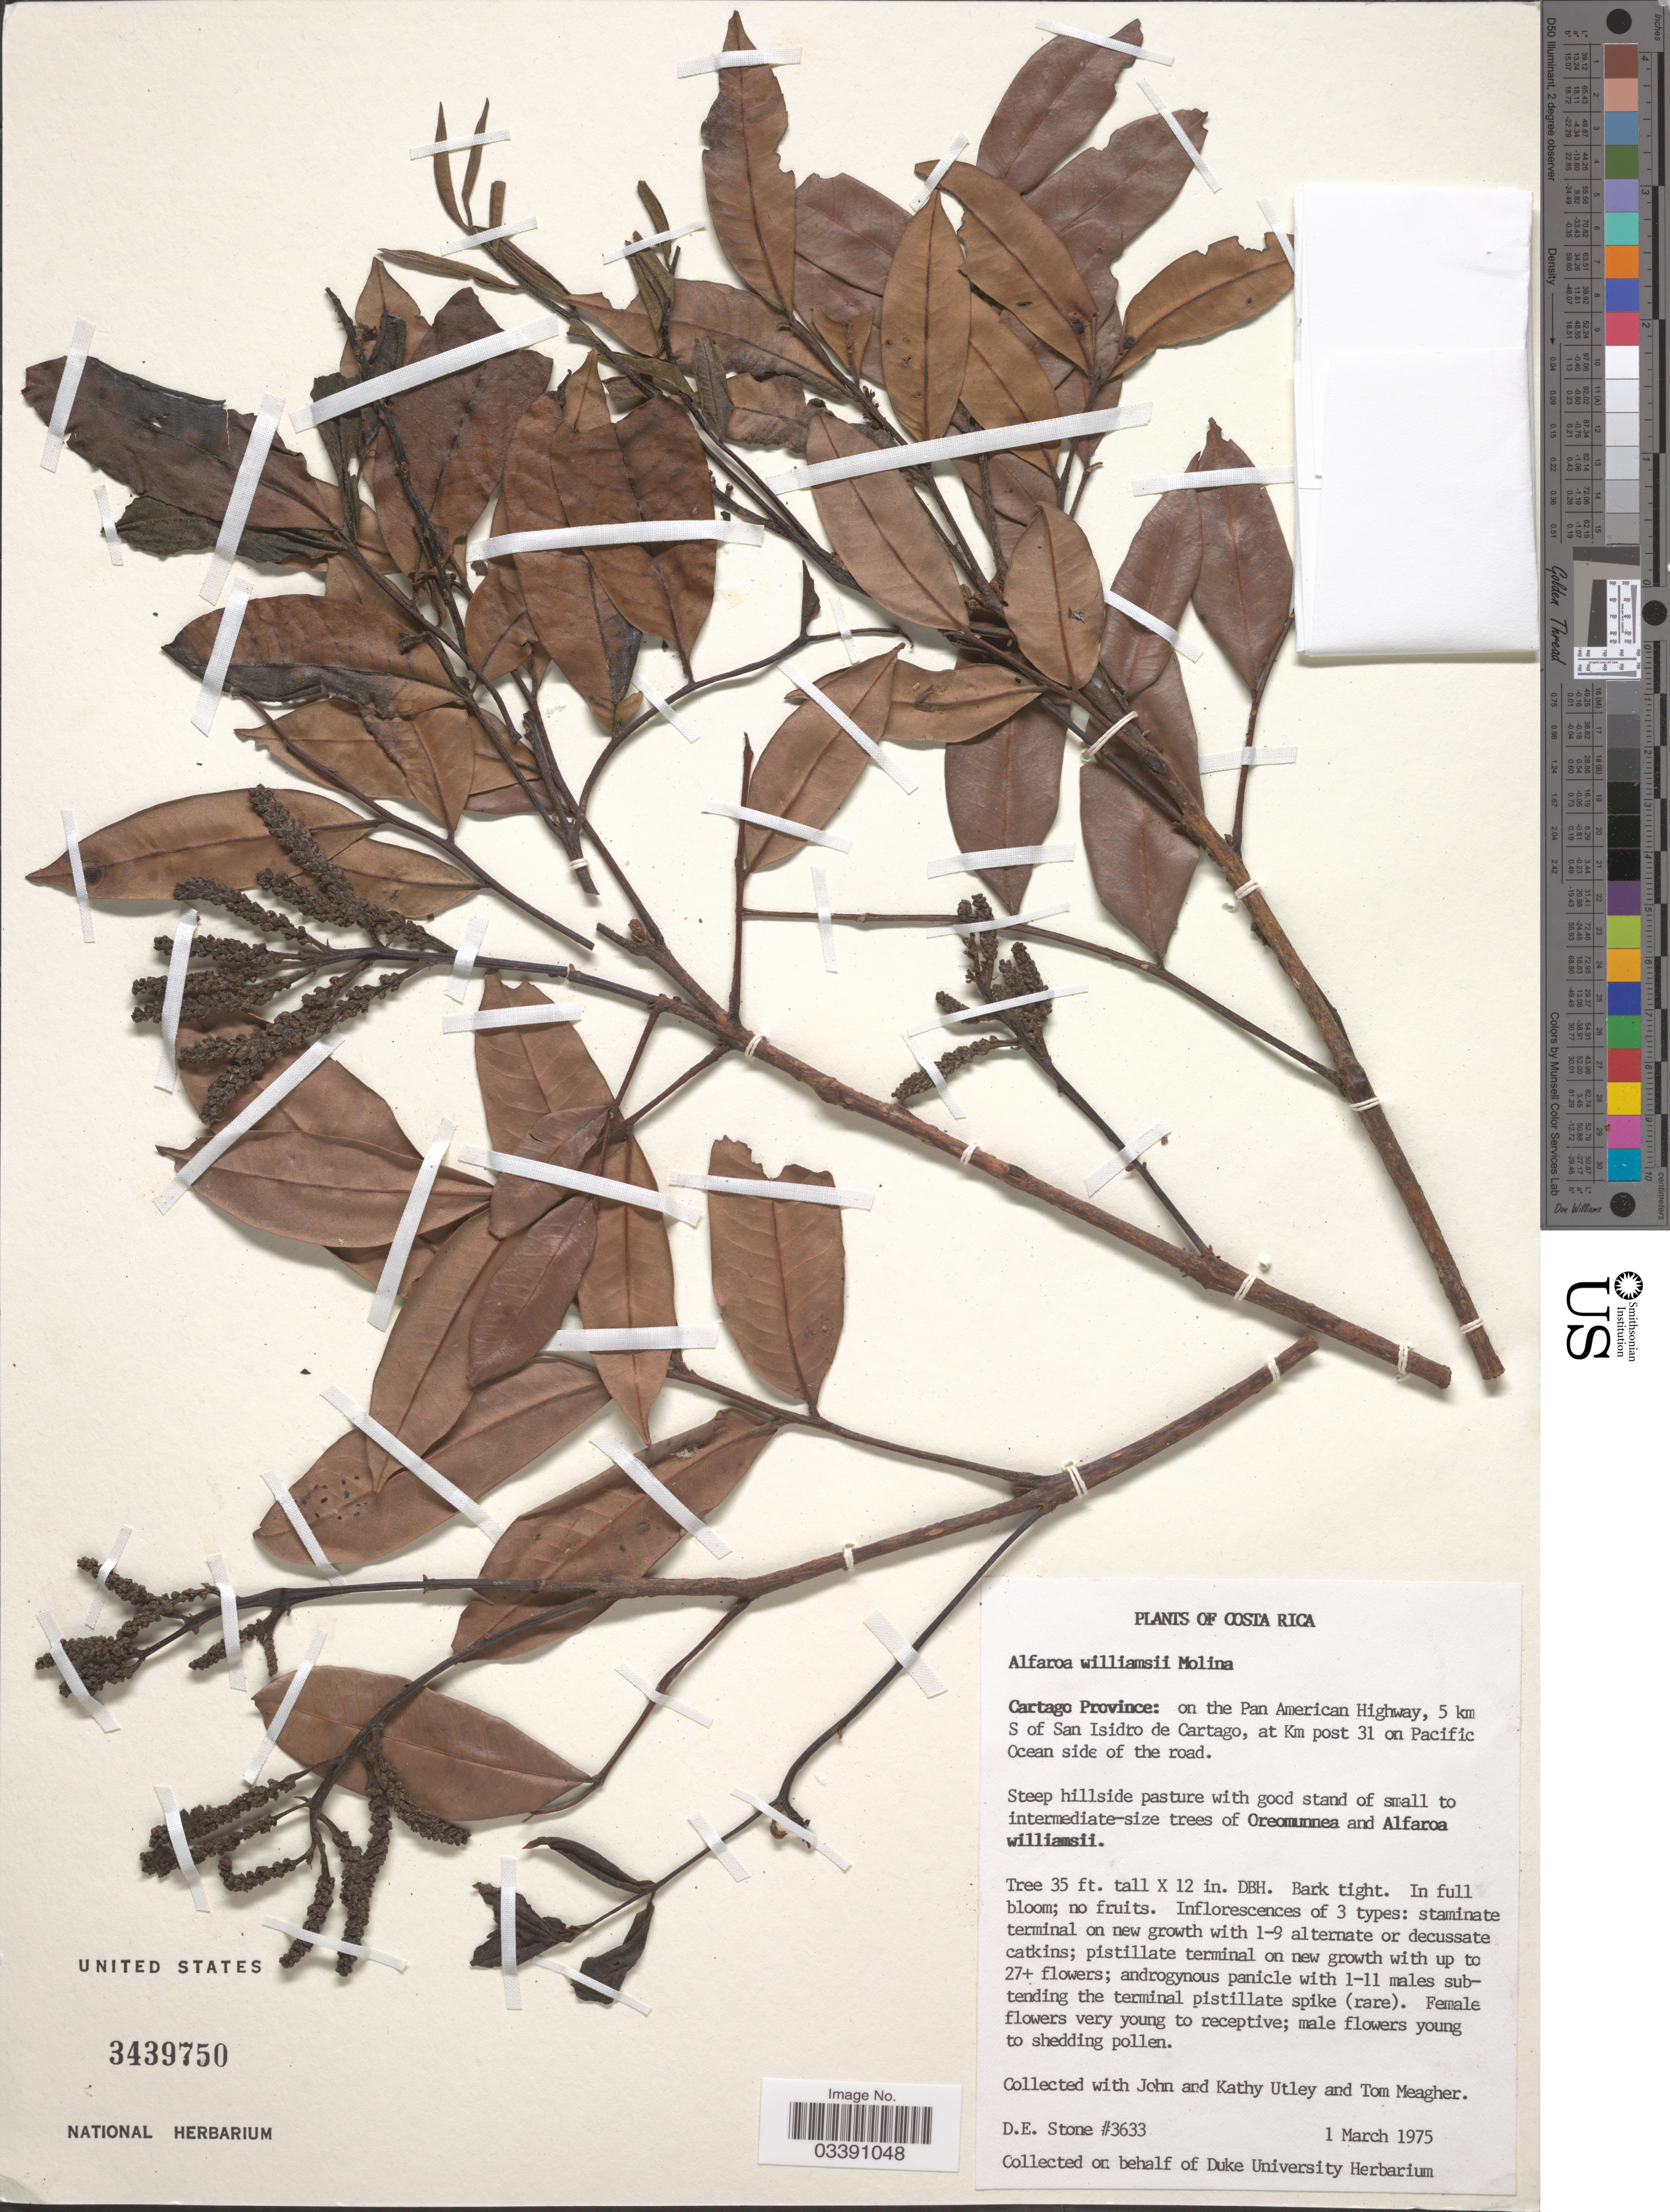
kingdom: Plantae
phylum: Tracheophyta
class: Magnoliopsida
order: Fagales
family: Juglandaceae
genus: Alfaroa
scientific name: Alfaroa williamsii subsp. williamsii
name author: Ant. Molina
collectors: D. E. Stone, J. F. Utley, K. Burt-Utley & T. Meagher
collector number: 3633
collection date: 1975-03-01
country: Costa Rica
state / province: Cartago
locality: On the Pan American Highway, 5 km S of San Isidro de Cartago, at Km post 31 on Pacific Ocean side of the road.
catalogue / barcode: US 3439750